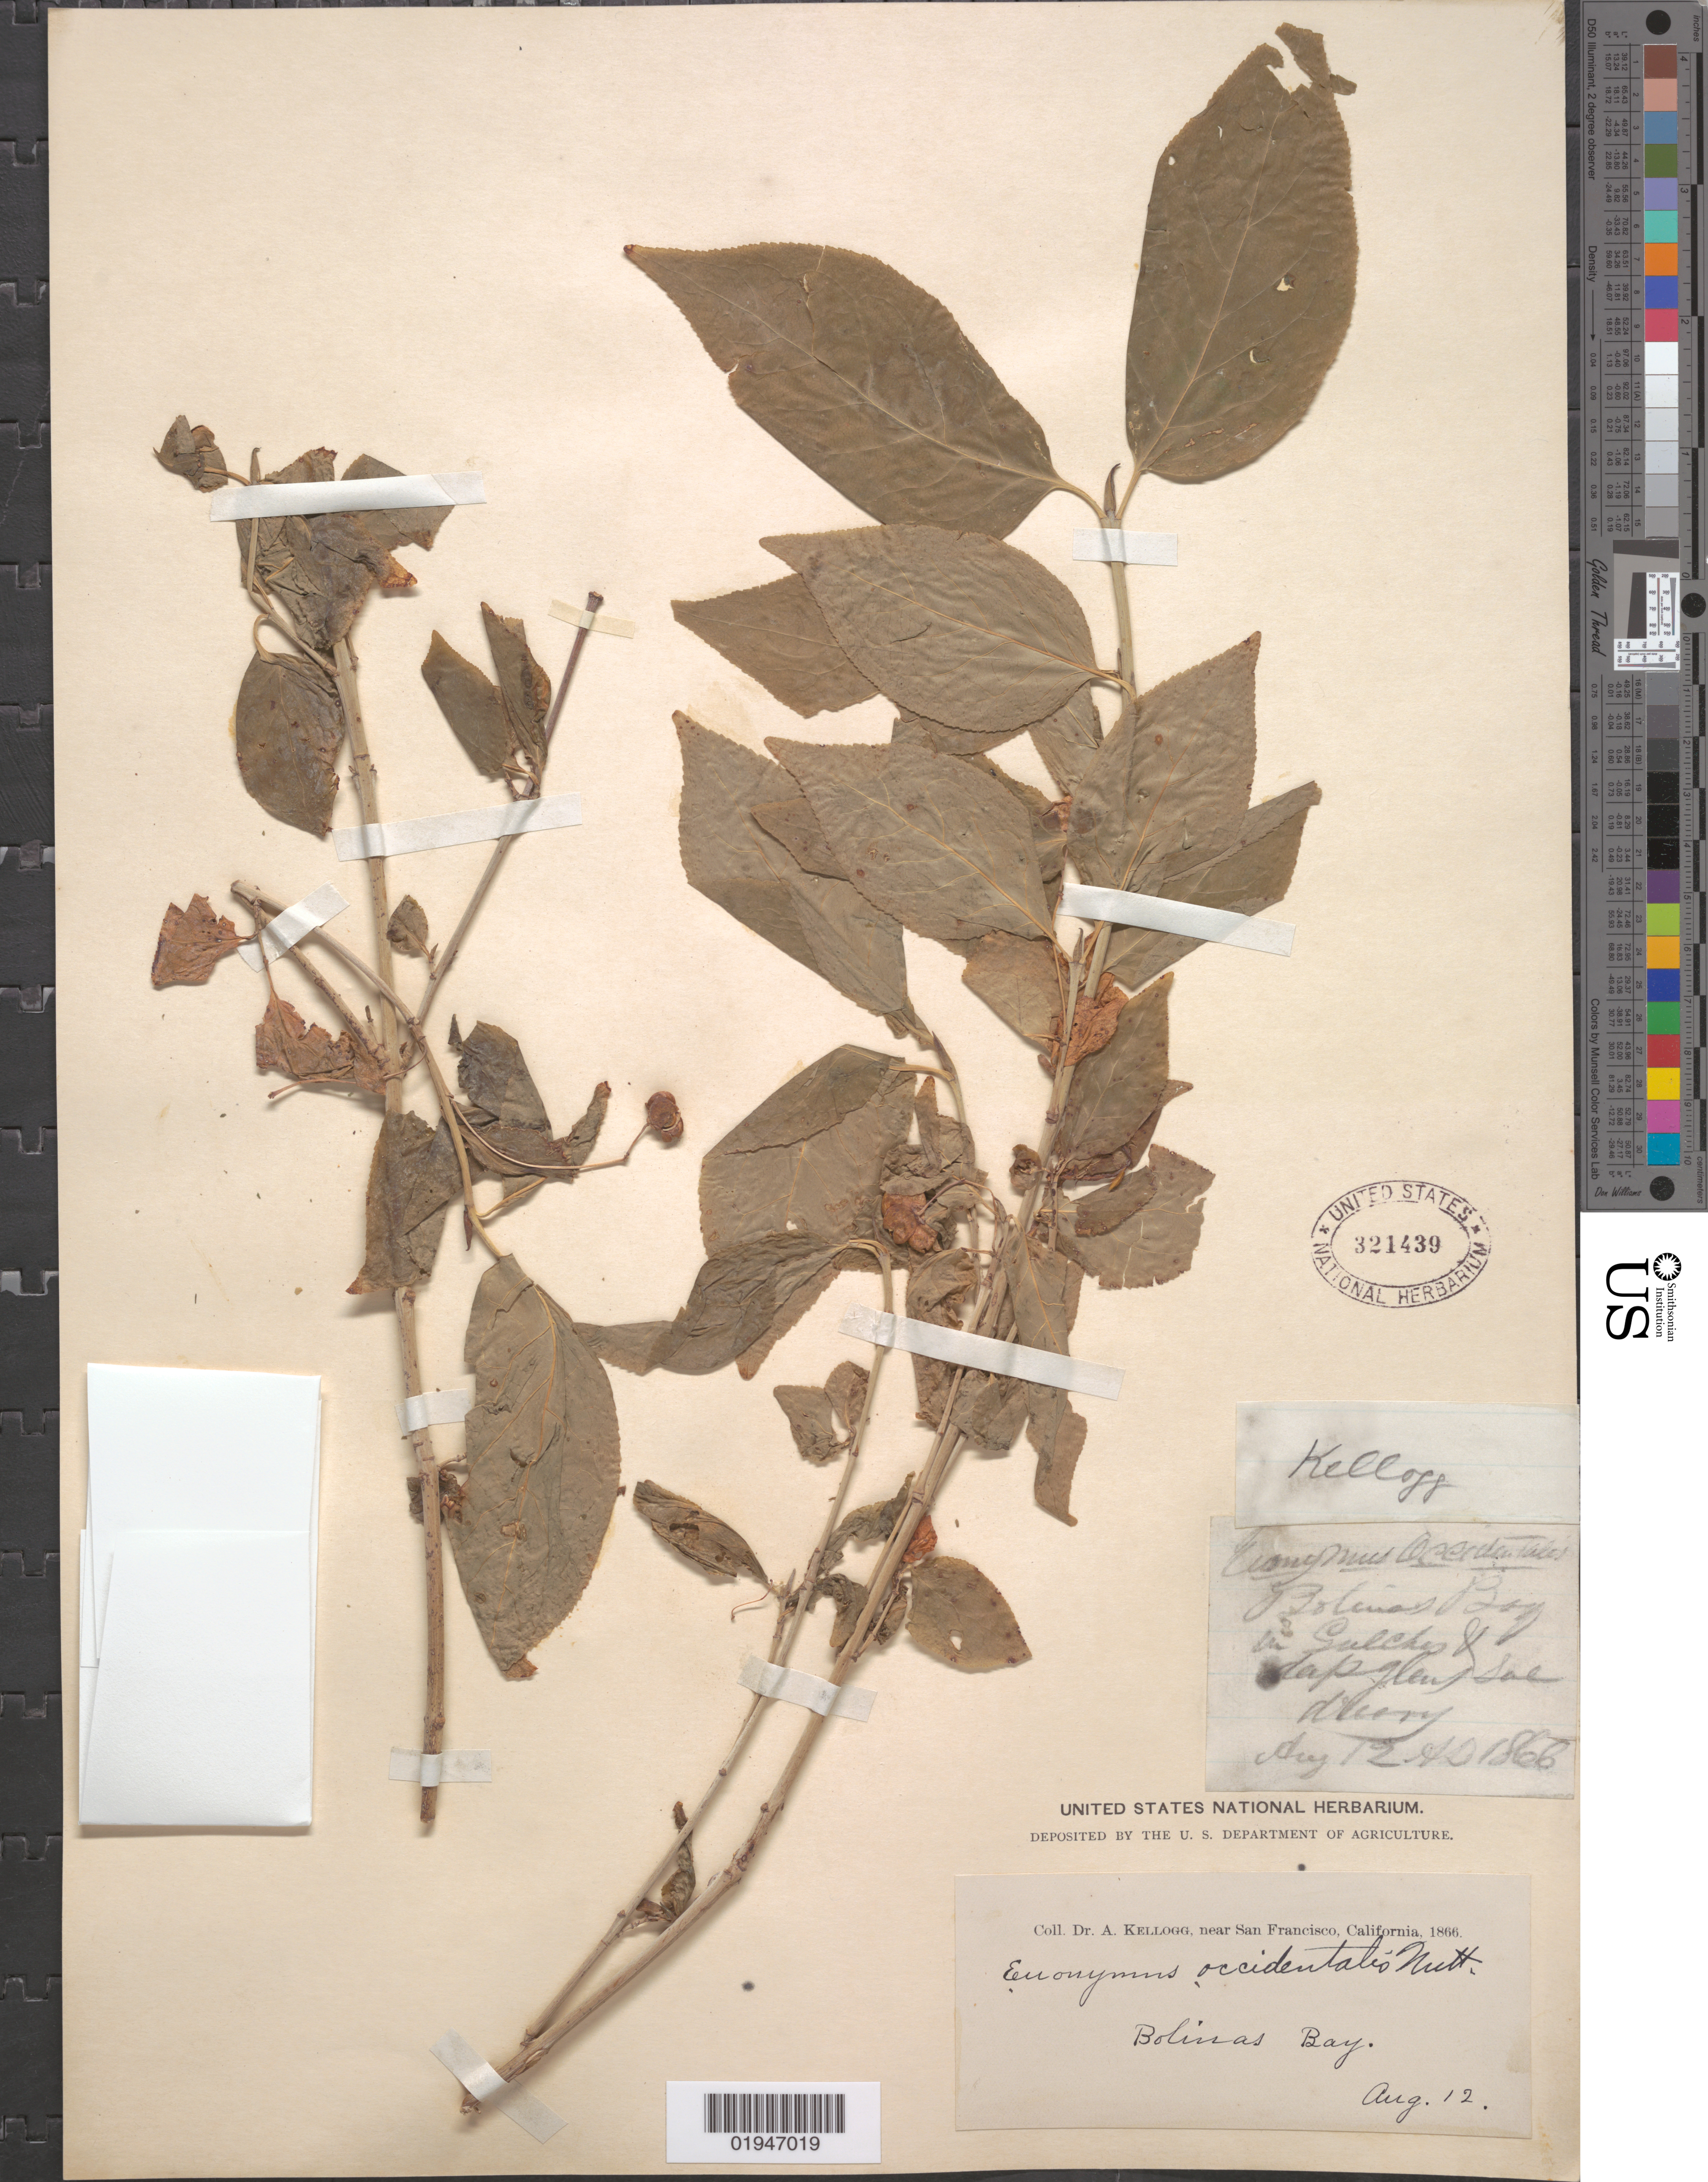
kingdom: Plantae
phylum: Tracheophyta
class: Magnoliopsida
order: Celastrales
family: Celastraceae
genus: Euonymus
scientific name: Euonymus occidentalis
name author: Nutt. ex Torr.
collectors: A. Kellogg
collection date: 1866-08-12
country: United States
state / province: California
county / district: Marin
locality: Bolinas Bay, near San Francisco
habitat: In gulches and [?]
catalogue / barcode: US 321439